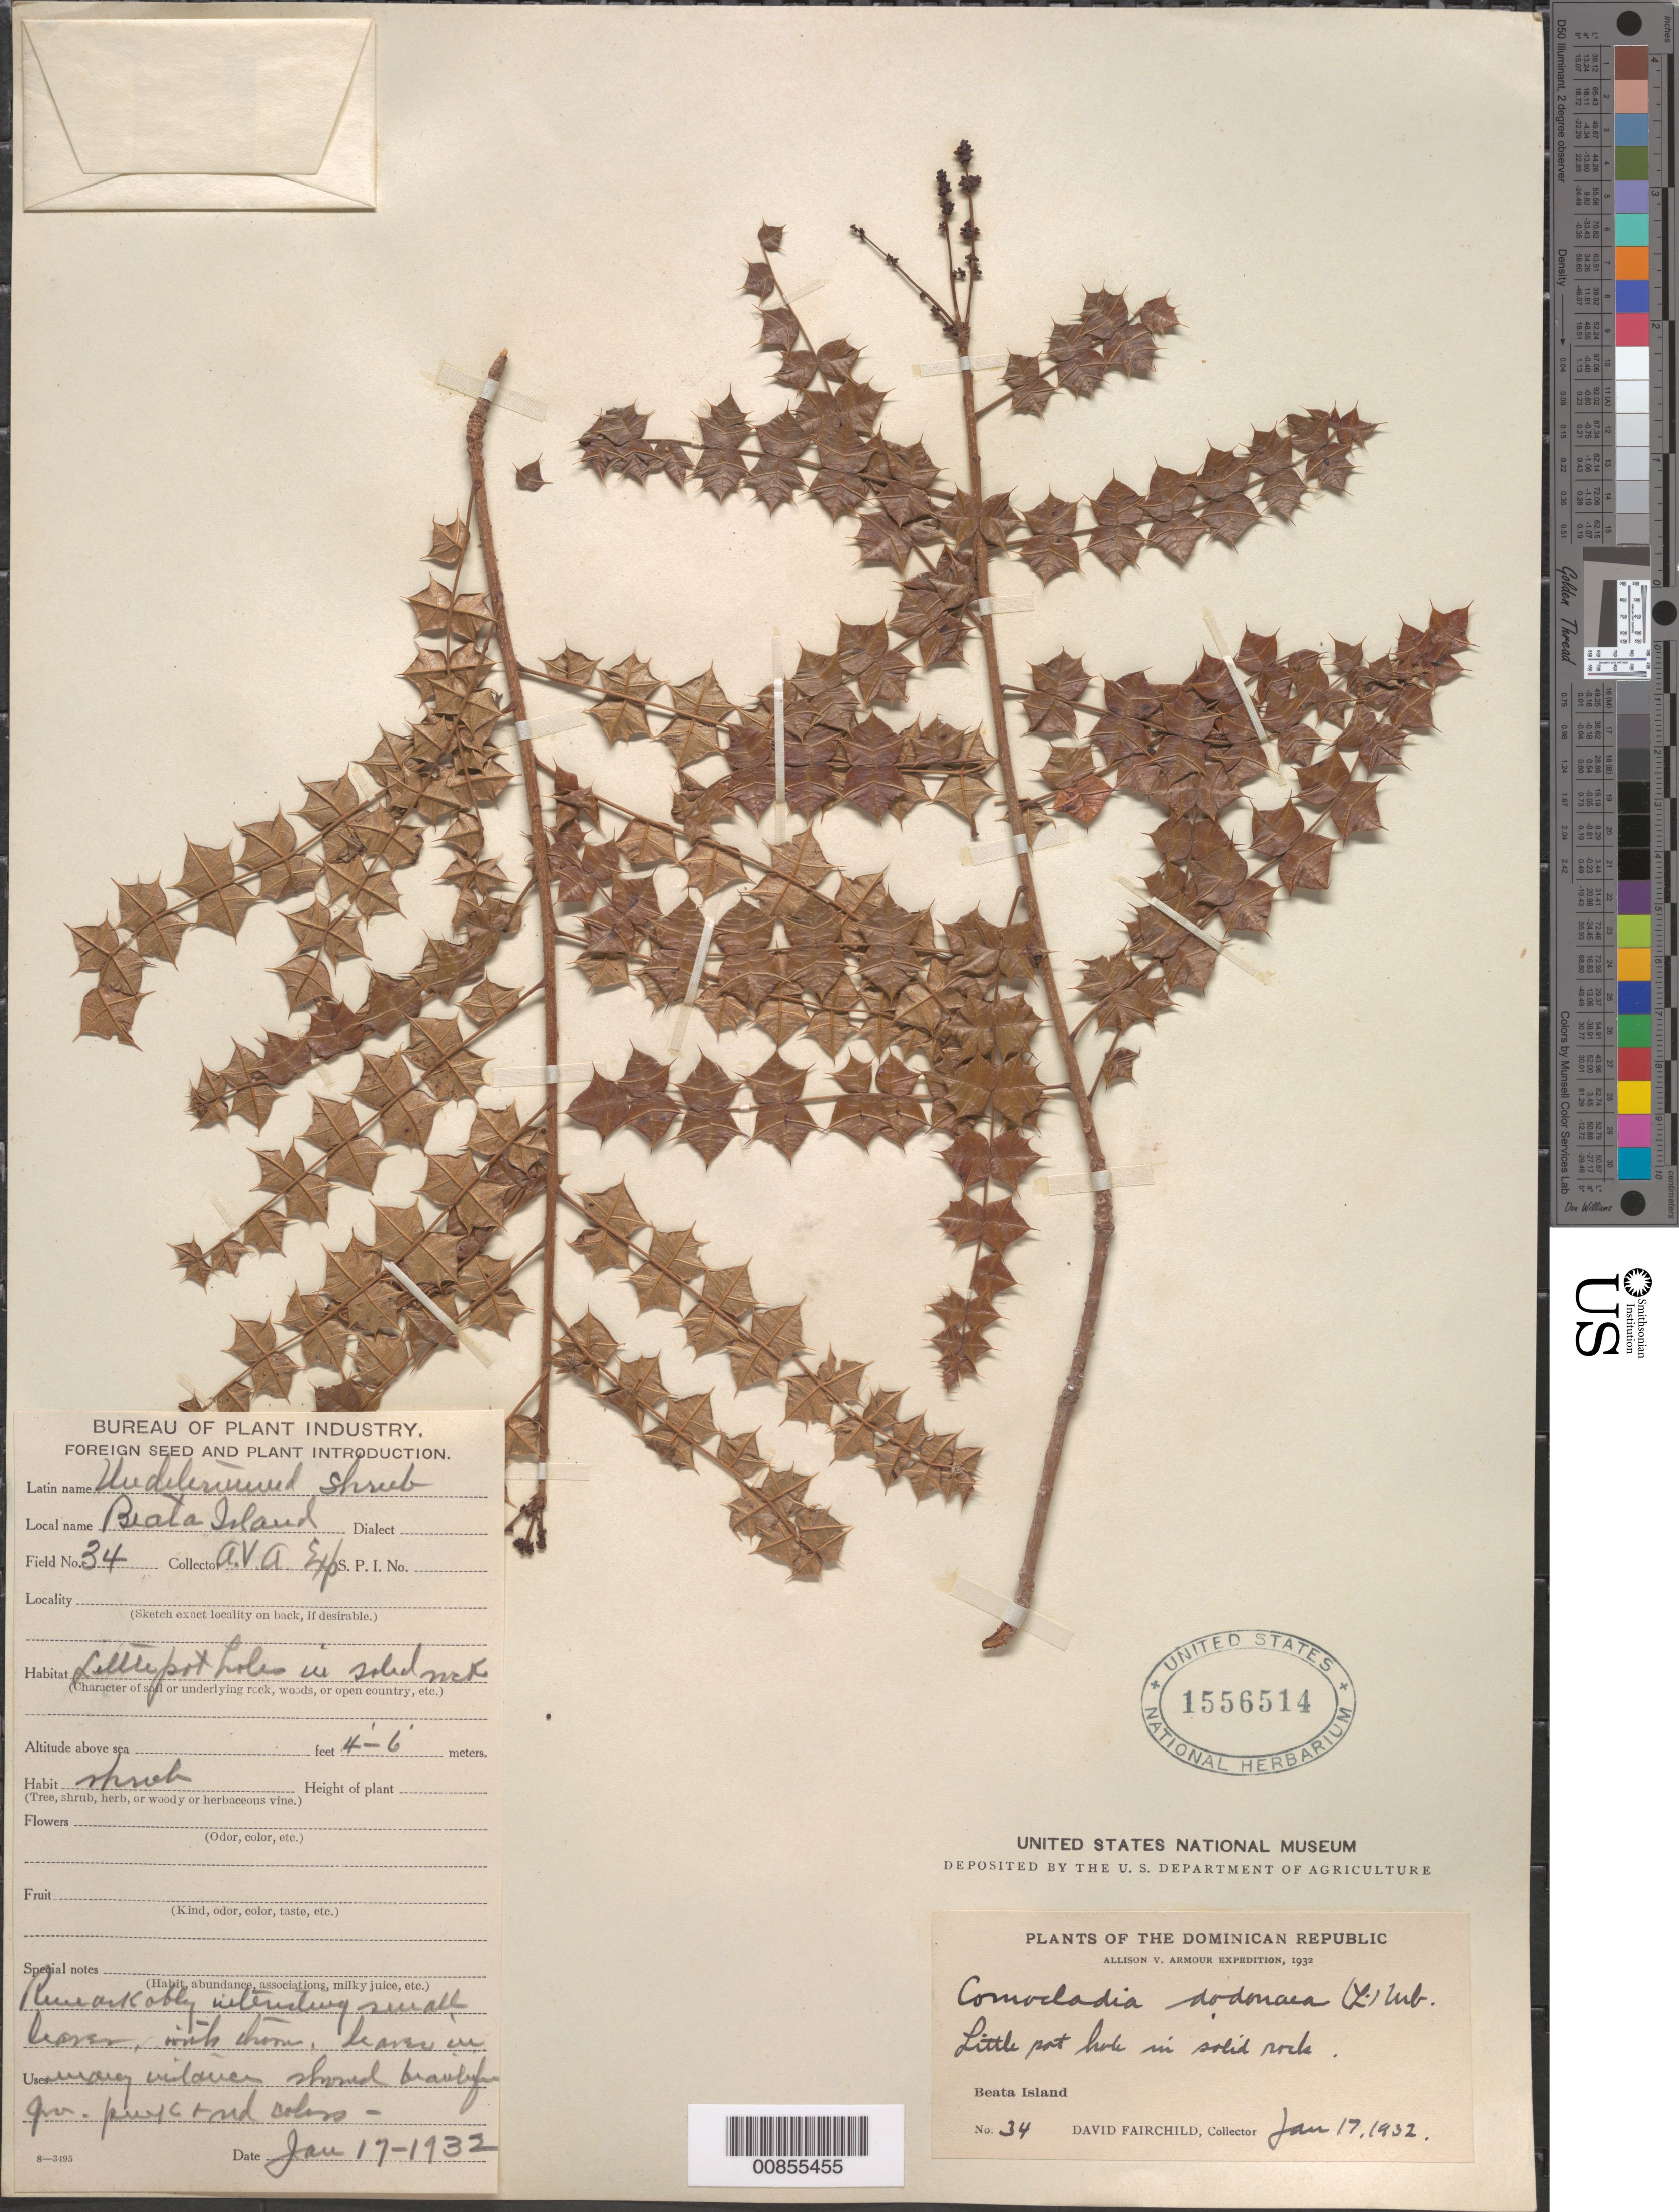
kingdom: Plantae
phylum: Tracheophyta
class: Magnoliopsida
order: Sapindales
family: Anacardiaceae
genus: Comocladia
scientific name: Comocladia dentata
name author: Jacq.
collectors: D. Fairchild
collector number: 34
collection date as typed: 17 Jan 1932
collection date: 1932-01-17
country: Dominican Republic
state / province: Barahona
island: Isla Beata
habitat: Little pot hole in solid rock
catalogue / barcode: US 1556514